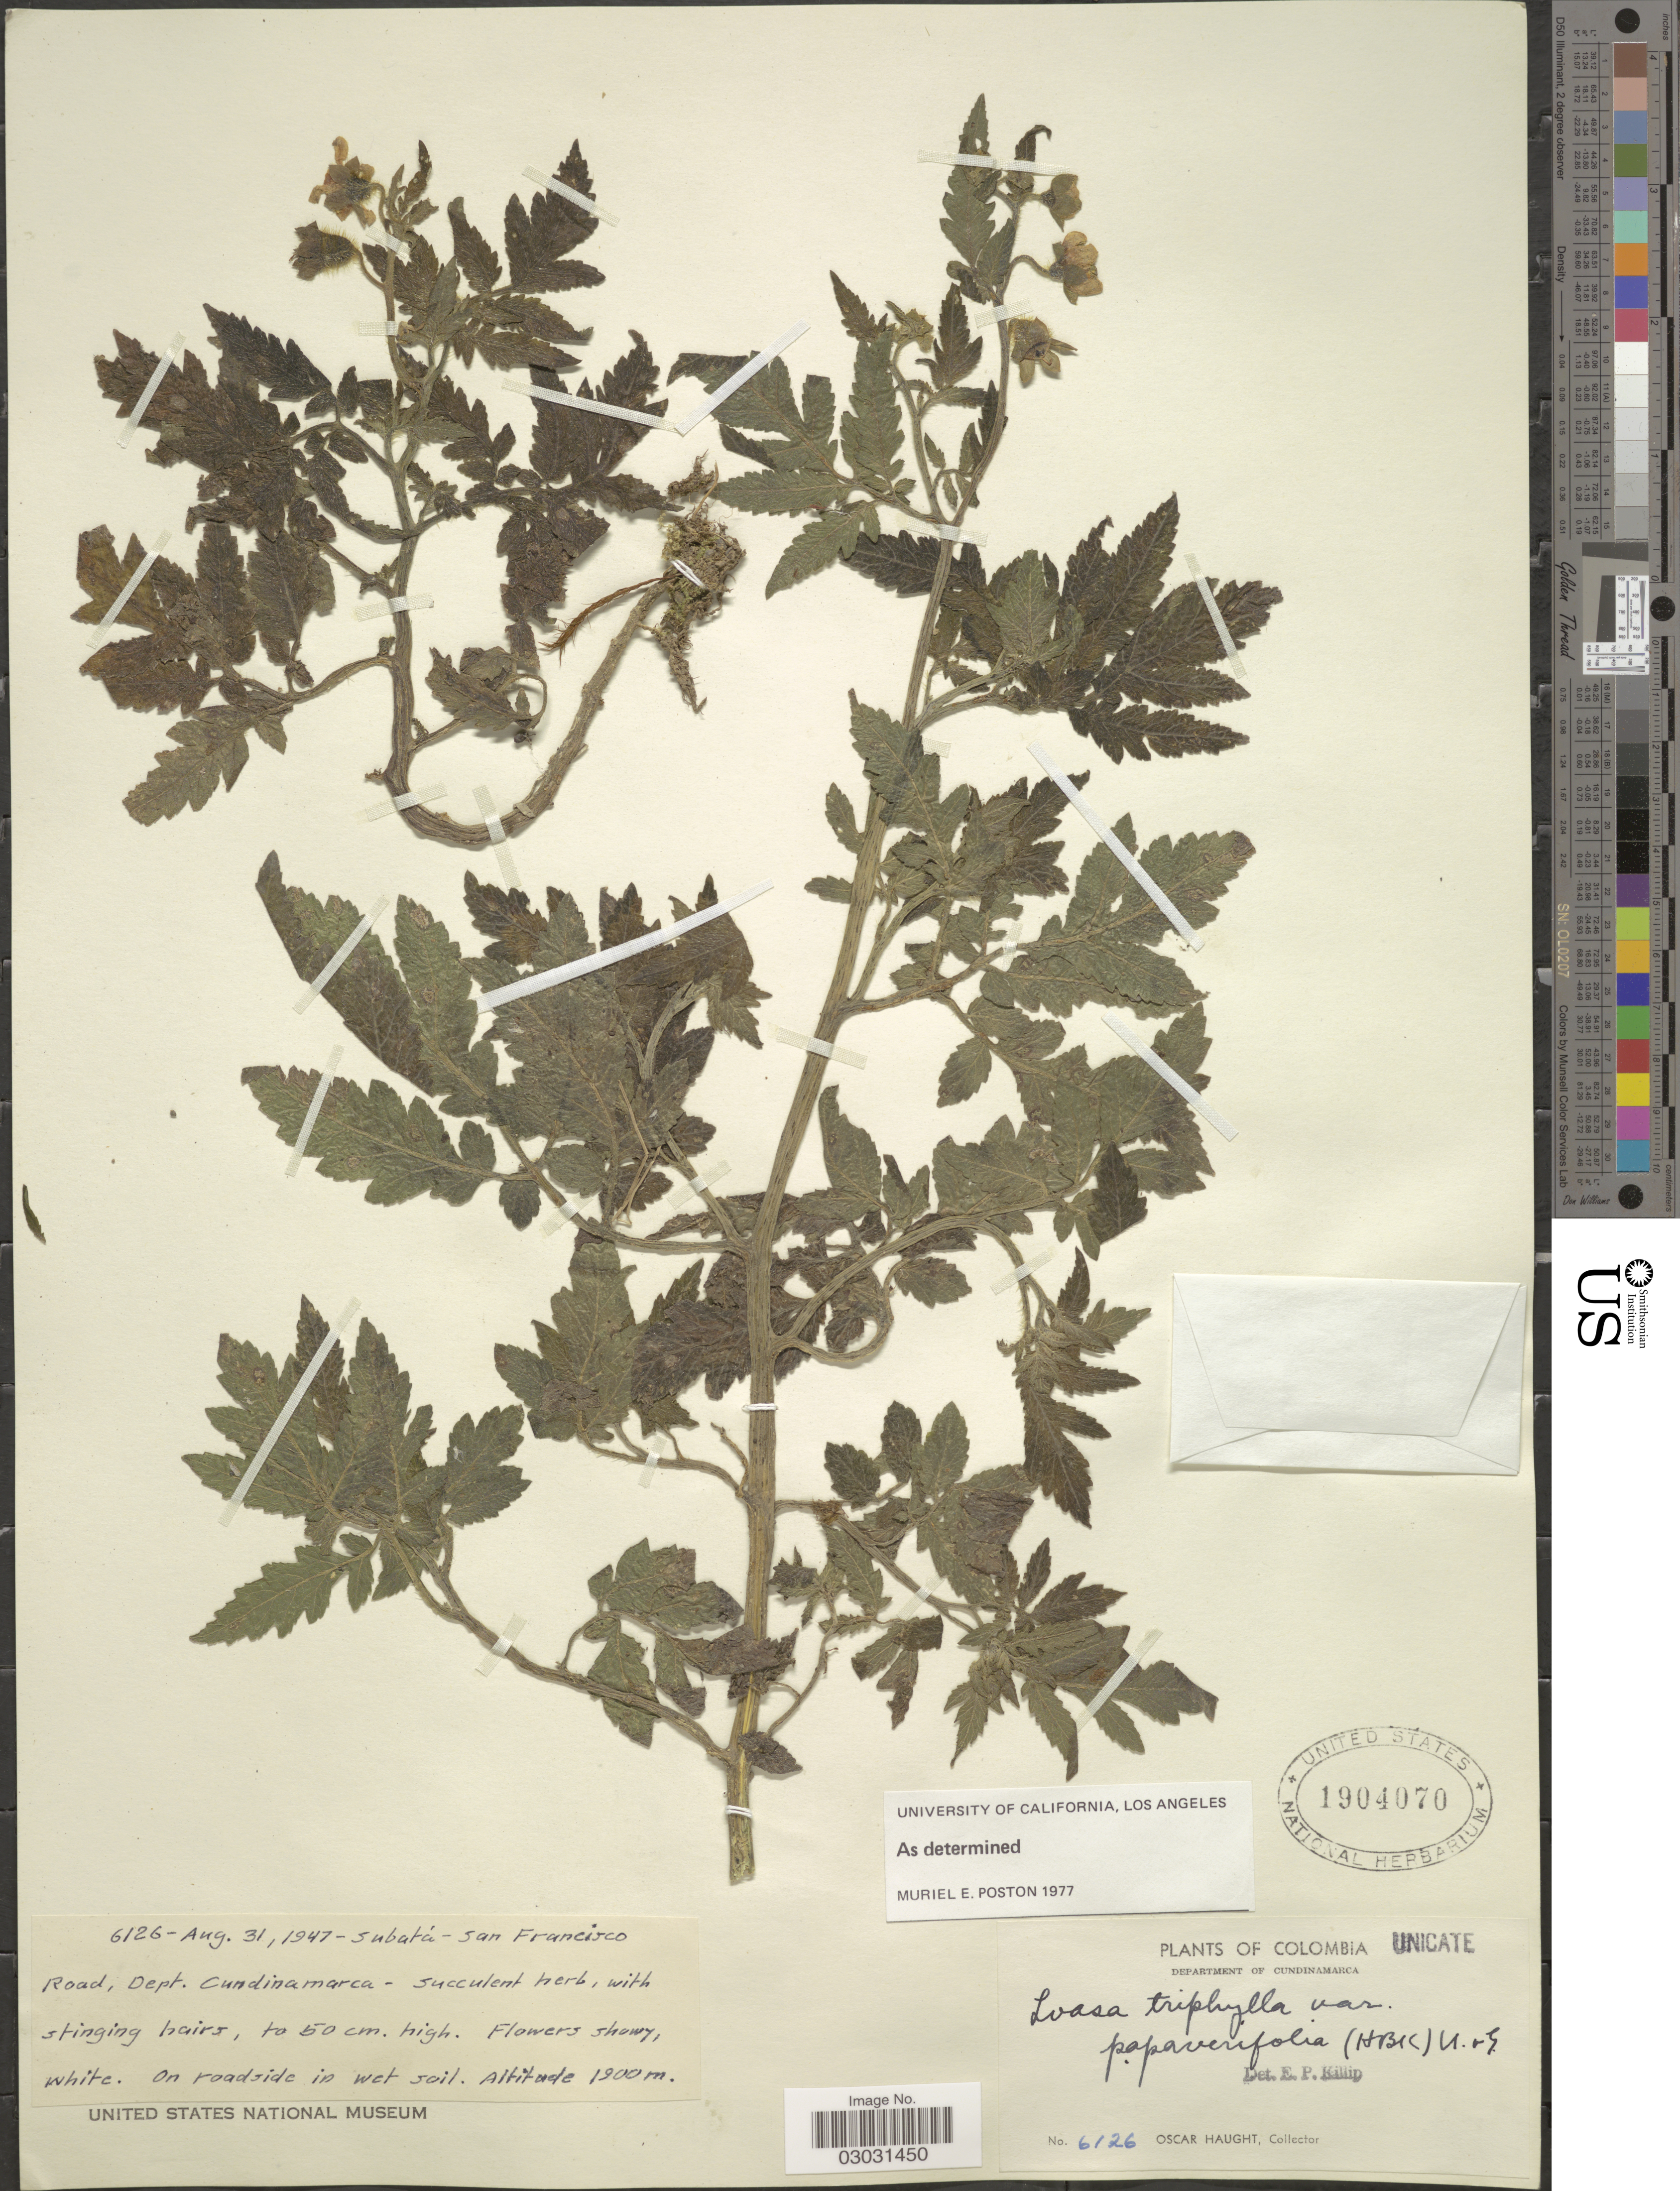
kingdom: Plantae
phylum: Tracheophyta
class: Magnoliopsida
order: Cornales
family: Loasaceae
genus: Nasa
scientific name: Nasa triphylla subsp. papaverifolia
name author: (Kunth) Weigand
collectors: O. Haught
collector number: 6126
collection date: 1947-08-31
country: Colombia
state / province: Cundinamarca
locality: Department of Cundinamarca. Subatá-San Francisco Road.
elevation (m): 1900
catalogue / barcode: US 1904070